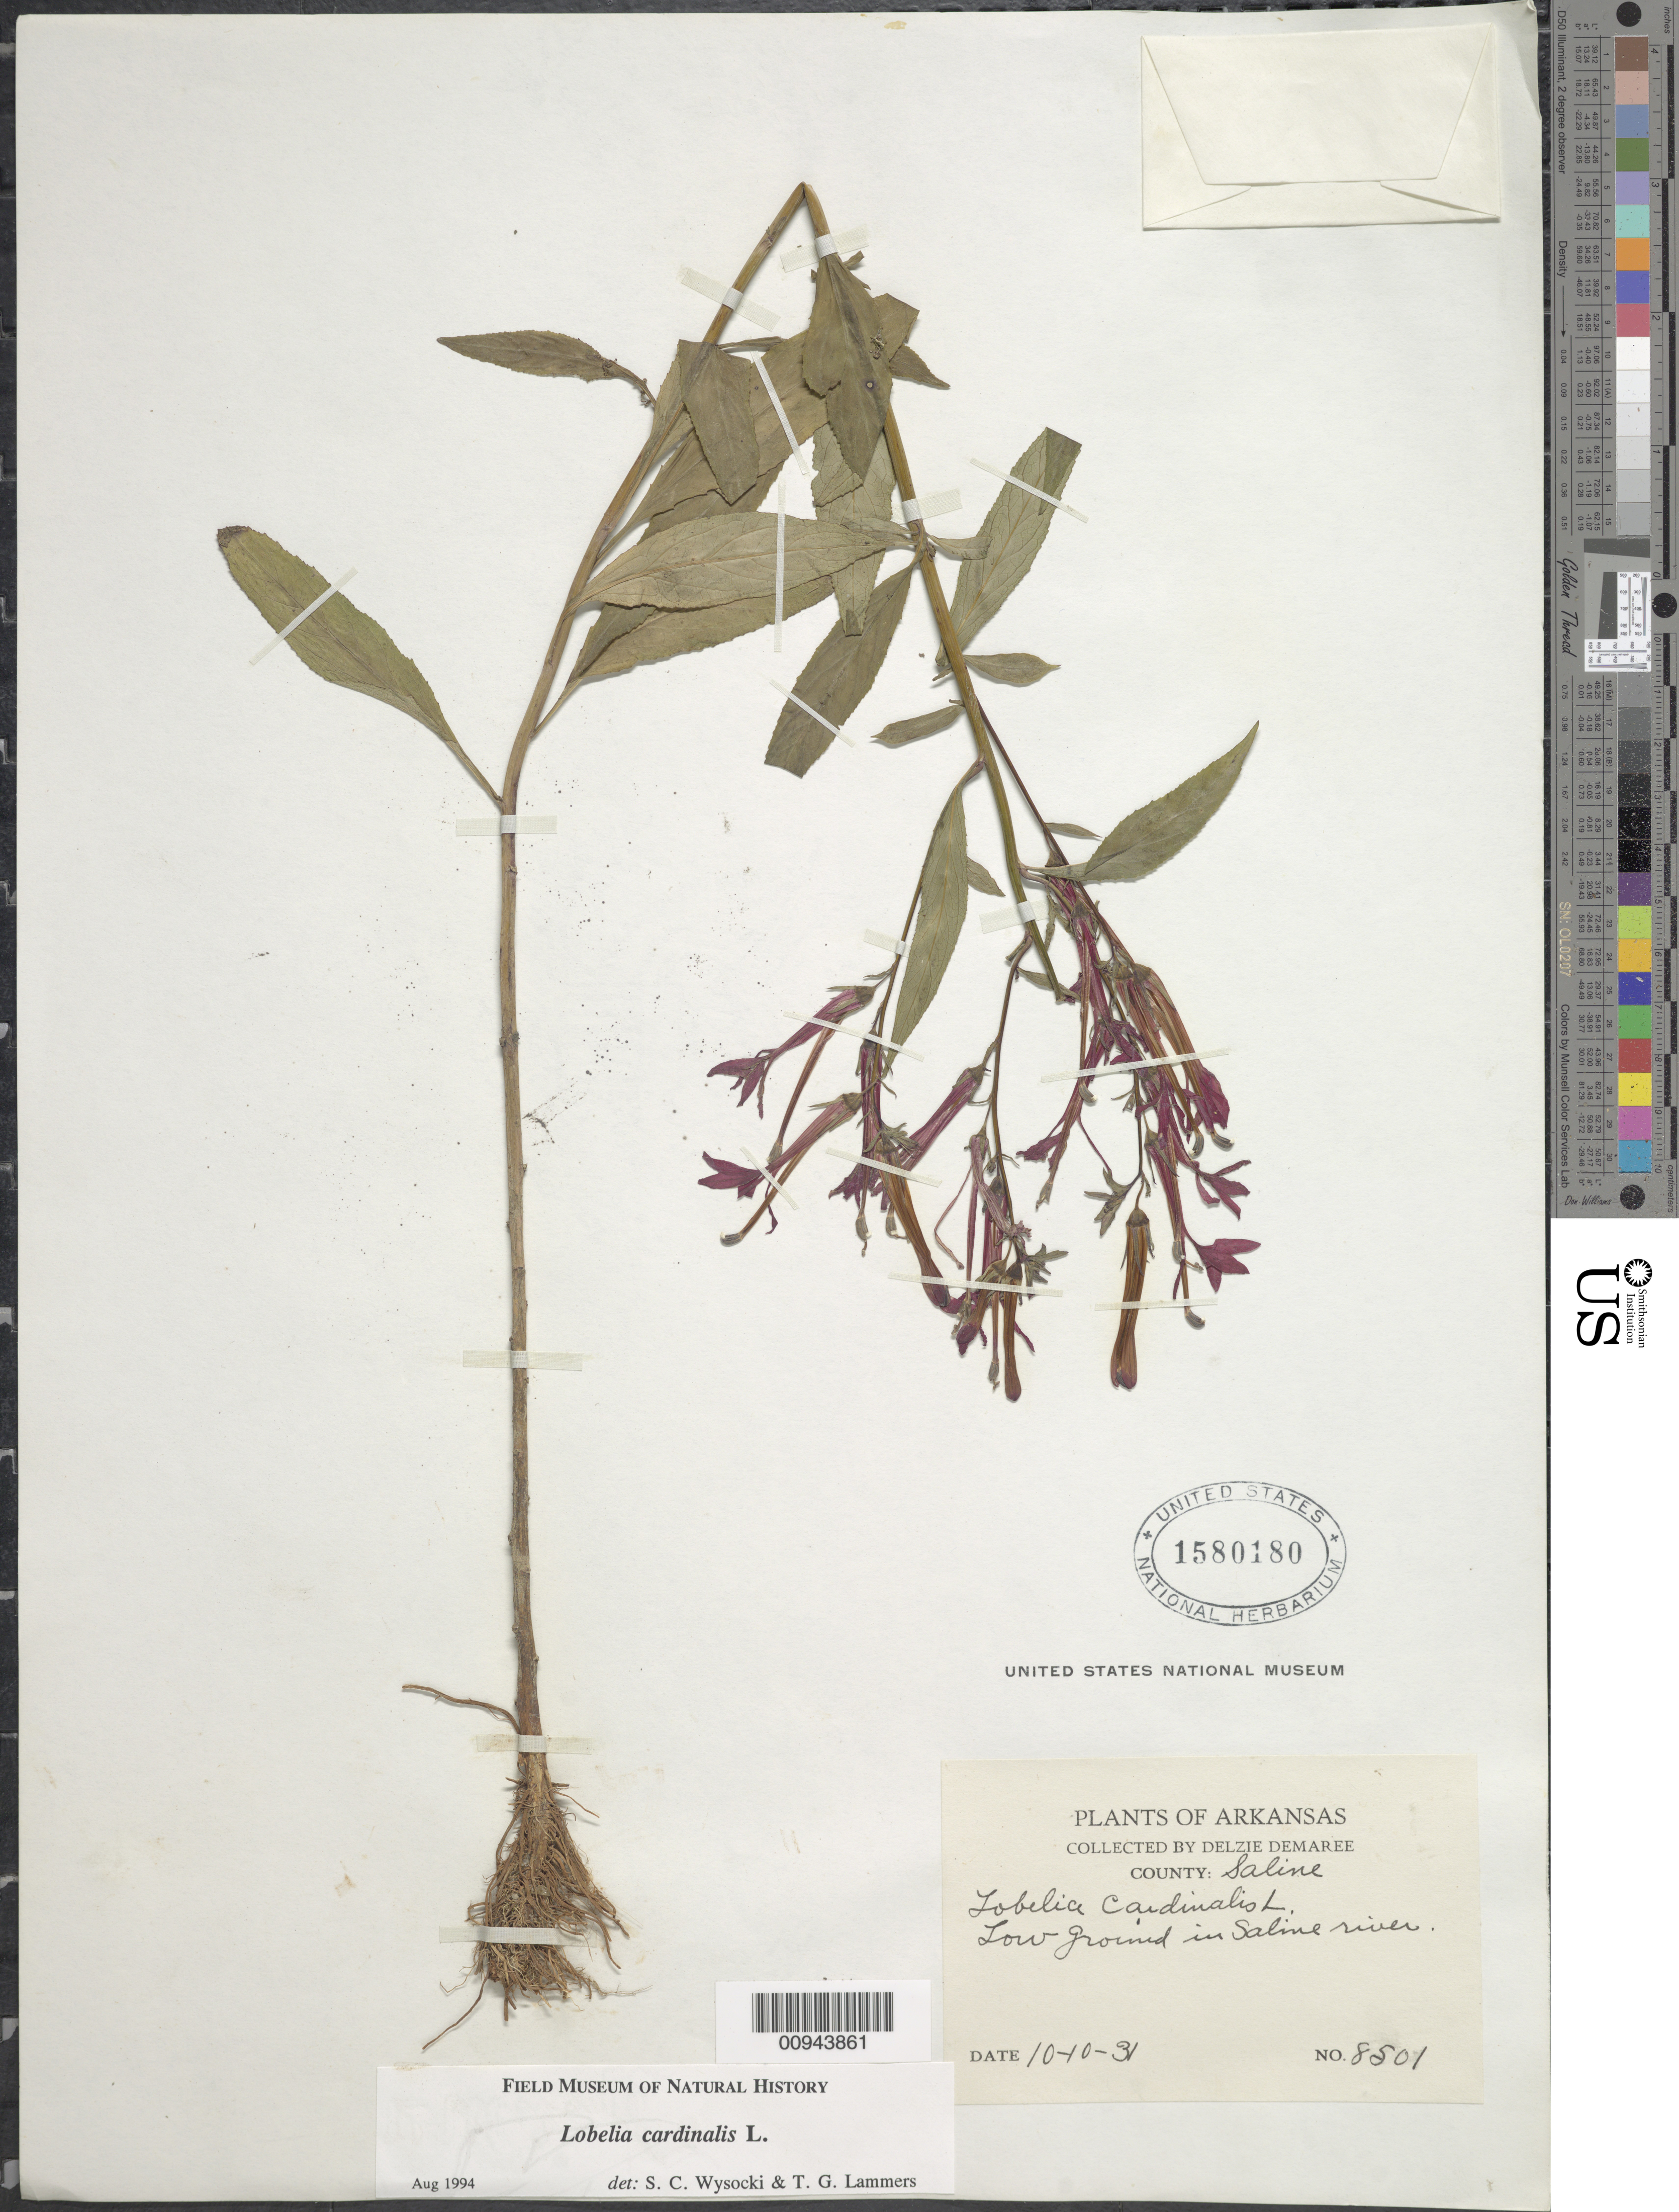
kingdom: Plantae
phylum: Tracheophyta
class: Magnoliopsida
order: Asterales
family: Campanulaceae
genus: Lobelia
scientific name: Lobelia cardinalis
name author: L.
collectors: D. Demaree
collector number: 8501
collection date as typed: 10 Oct 1931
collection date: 1931-10-10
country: United States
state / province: Arkansas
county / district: Saline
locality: Saline River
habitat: low ground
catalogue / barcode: US 1580180